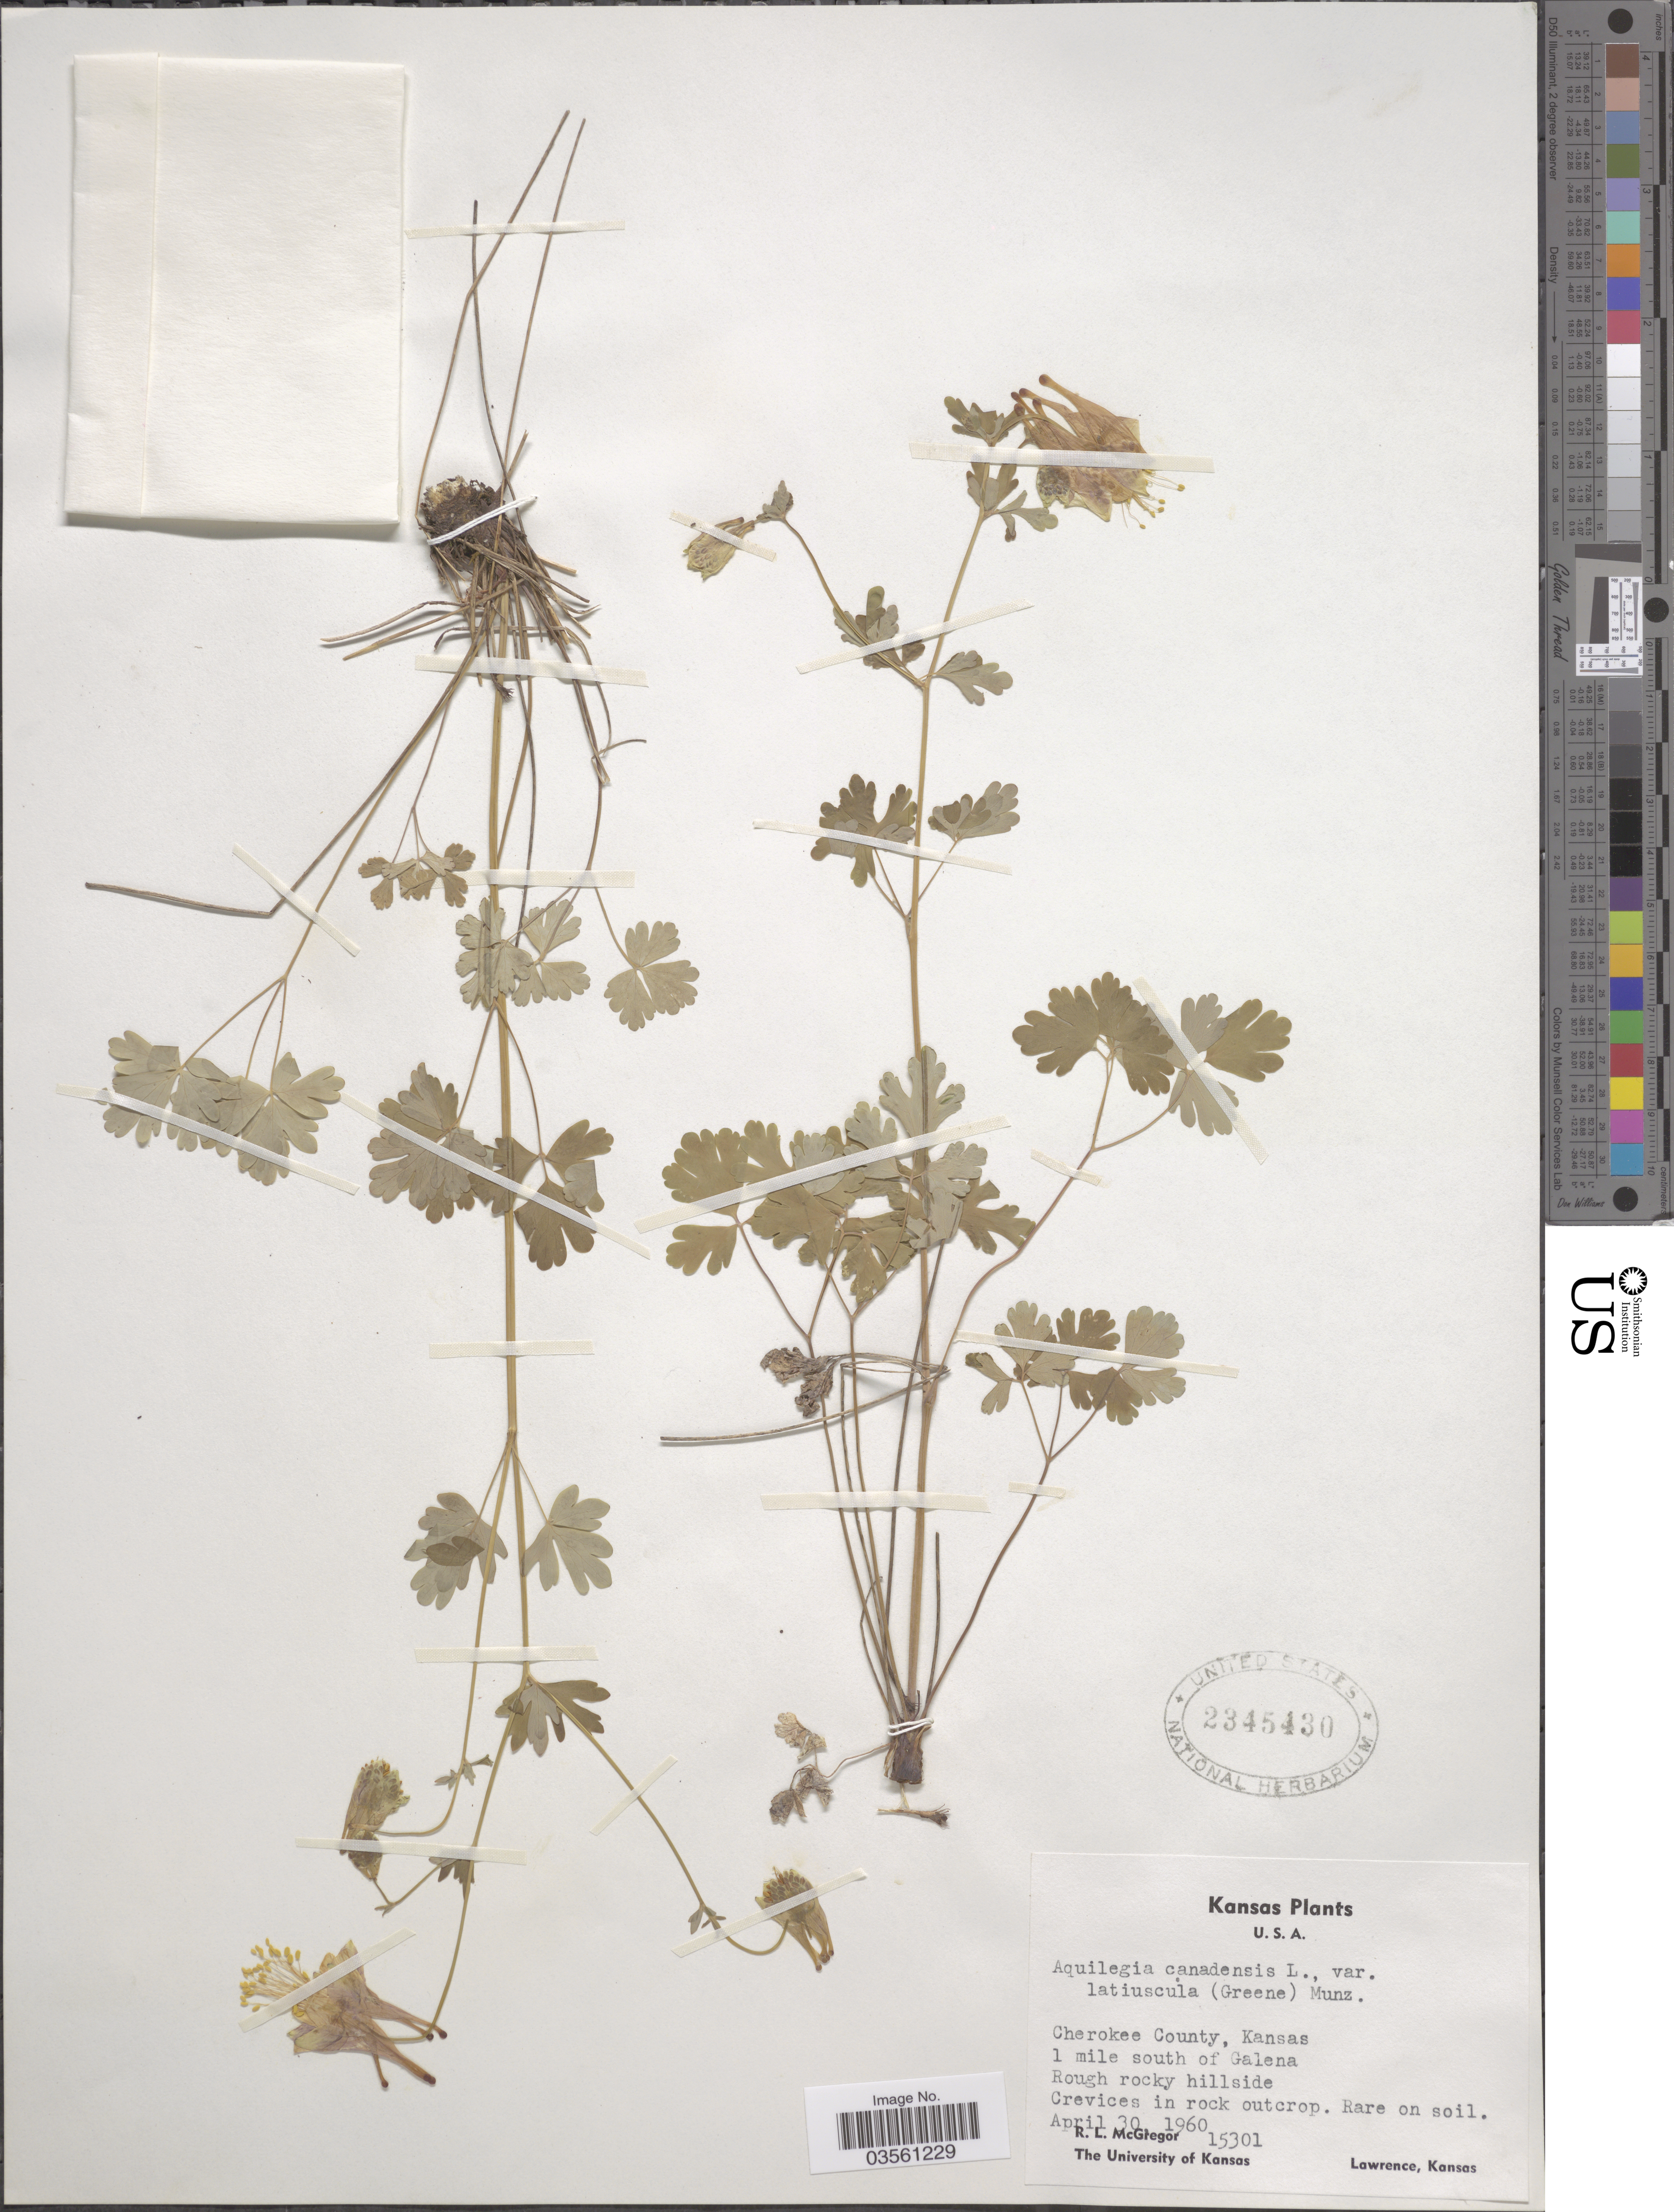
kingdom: Plantae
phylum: Tracheophyta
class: Magnoliopsida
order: Ranunculales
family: Ranunculaceae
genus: Aquilegia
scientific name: Aquilegia canadensis var. latiuscula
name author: (Greene) Munz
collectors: R. McGregor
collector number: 15301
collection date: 1960-04-30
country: United States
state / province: Kansas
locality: Cherokee County. 1 mile south of Galena.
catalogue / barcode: US 2345430